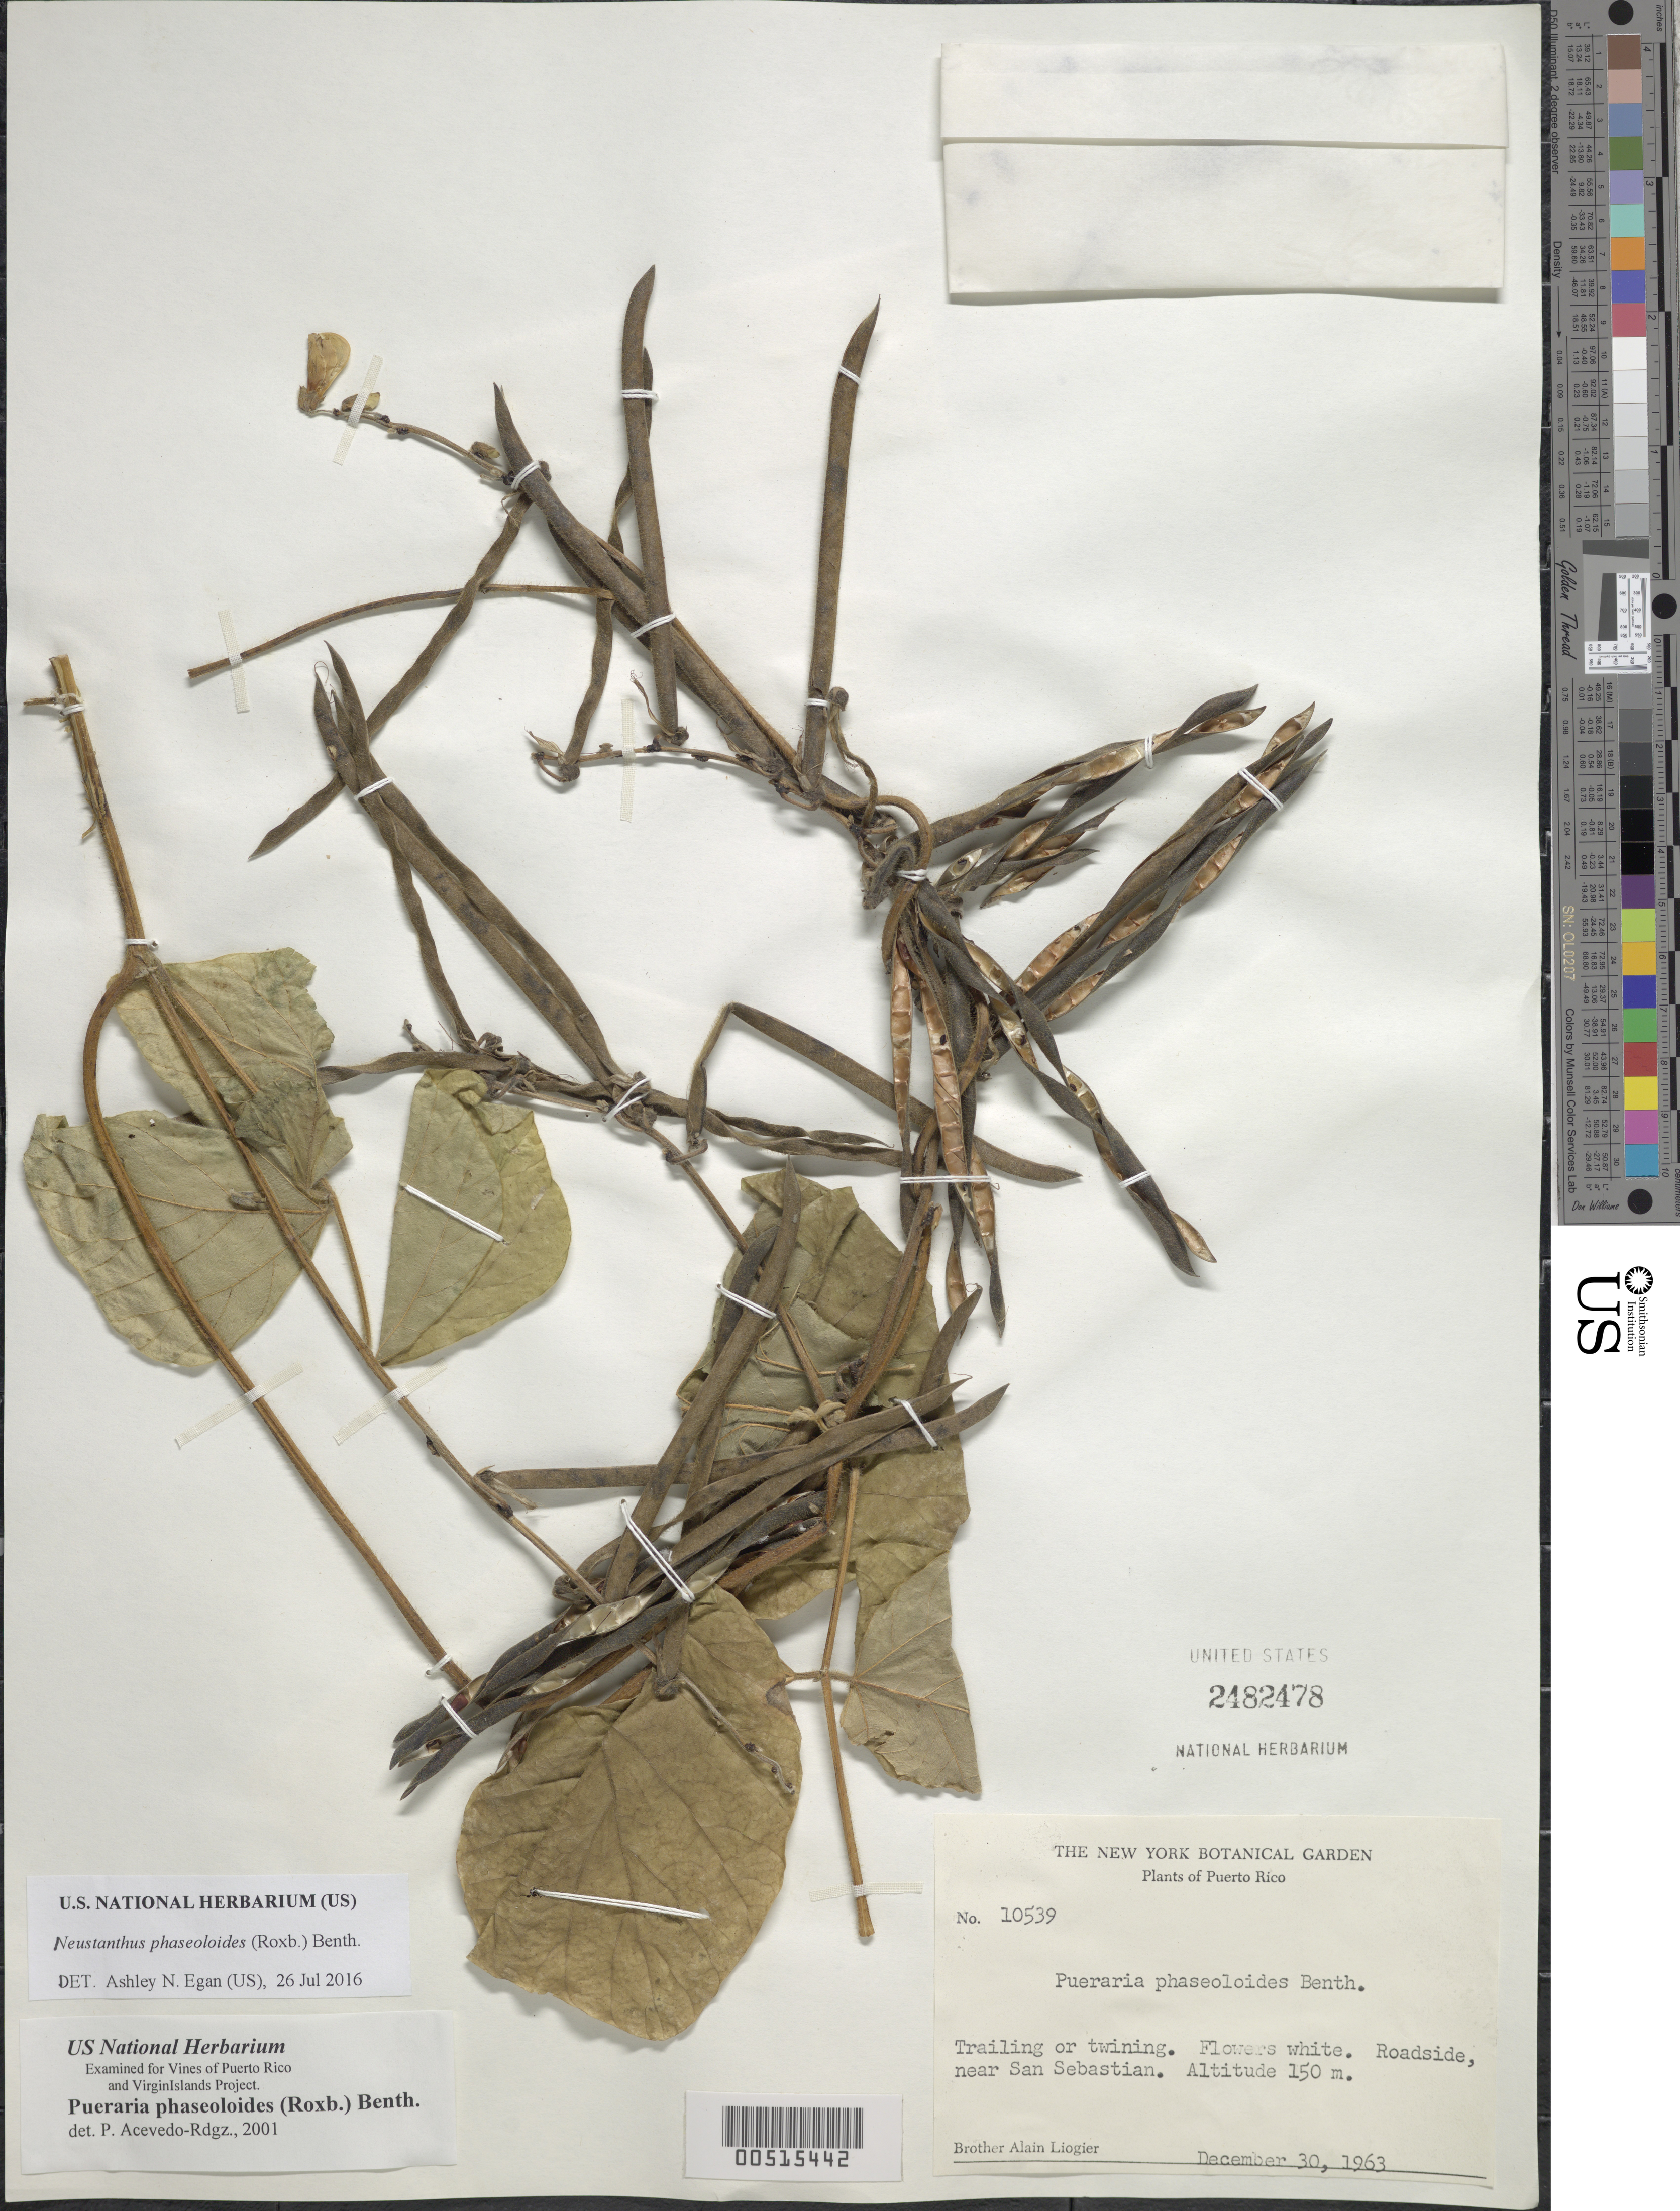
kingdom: Plantae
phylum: Tracheophyta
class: Magnoliopsida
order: Fabales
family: Fabaceae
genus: Neustanthus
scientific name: Neustanthus phaseoloides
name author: (Roxb.) Benth.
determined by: Egan, Ashley N., (US), Smithsonian Institution - National Museum of Natural History (UNITED STATES)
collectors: A. H. Liogier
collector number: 10539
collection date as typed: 30 Dec 1963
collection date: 1963-12-30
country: Puerto Rico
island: Greater Antilles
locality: San Sebastian. Roadside alt. 150m.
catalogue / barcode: US 2482478